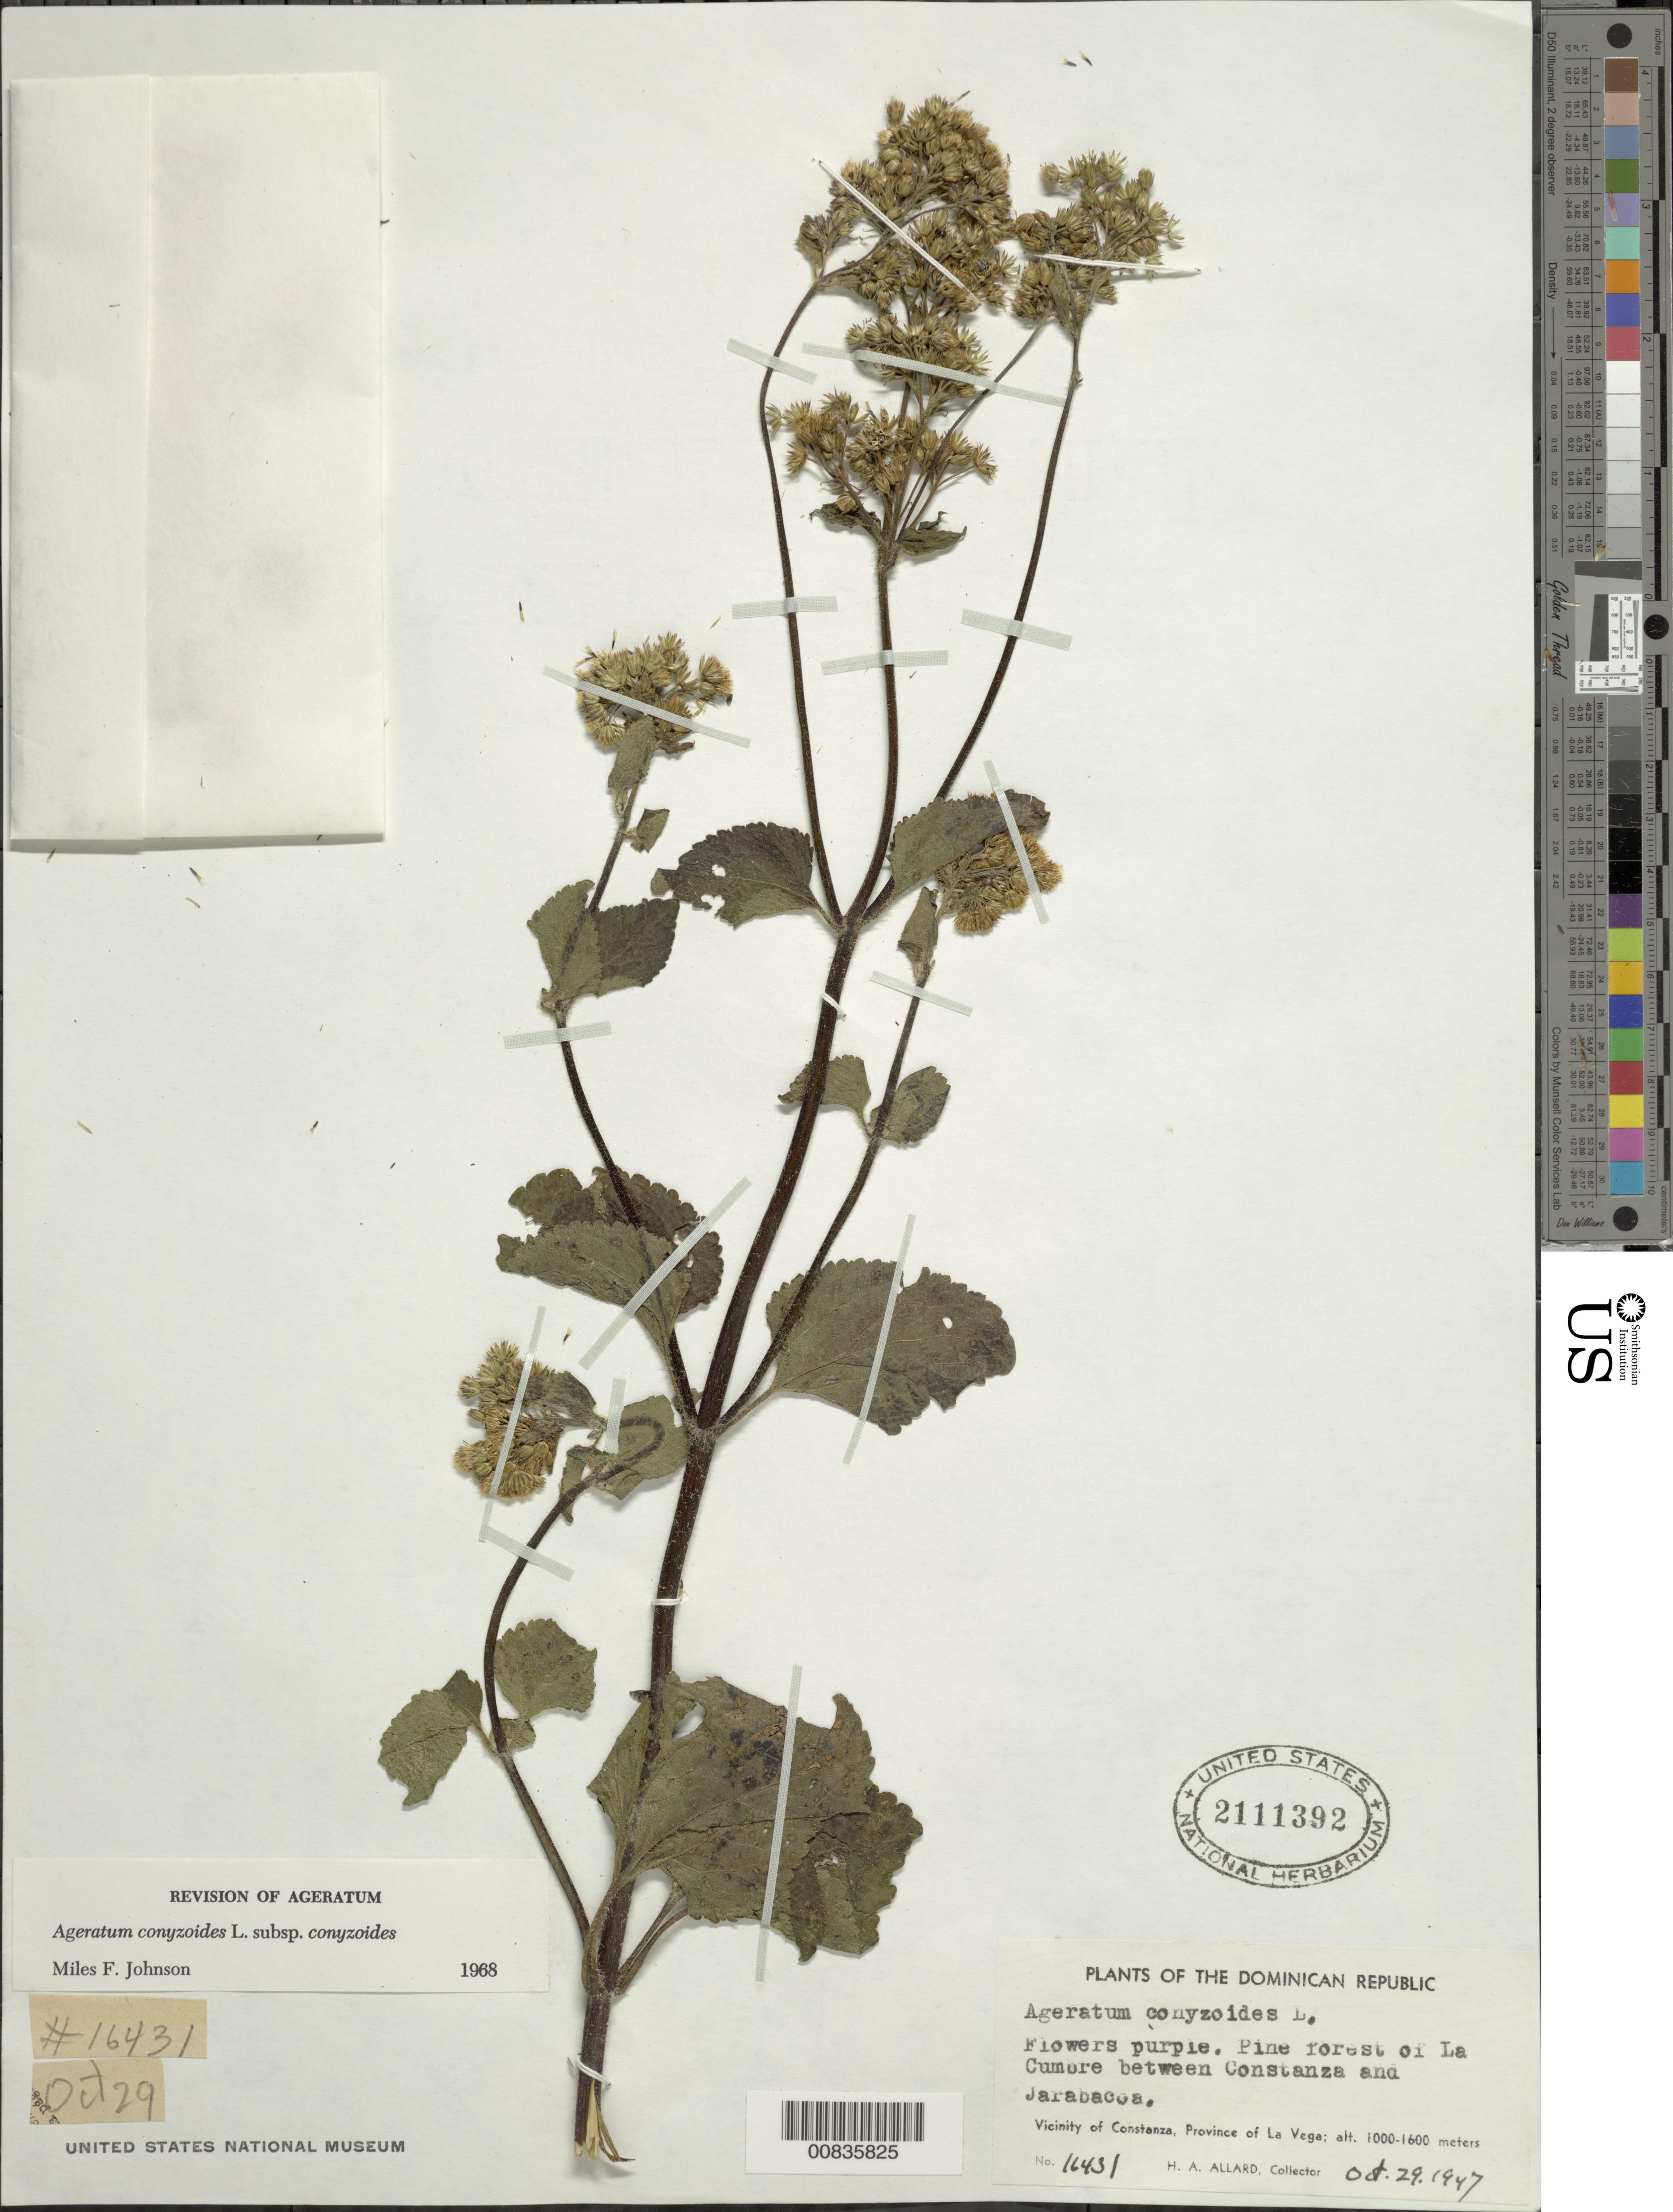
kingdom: Plantae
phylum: Tracheophyta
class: Magnoliopsida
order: Asterales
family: Asteraceae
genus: Ageratum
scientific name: Ageratum conyzoides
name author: L.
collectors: H. A. Allard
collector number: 16431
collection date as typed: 29 Oct 1947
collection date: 1947-10-29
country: Dominican Republic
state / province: La Vega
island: Hispaniola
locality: Vicinity of Constanza, La Cumbre between Constanza and Jarabacoa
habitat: Pine forest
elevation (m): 1000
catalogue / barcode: US 2111392